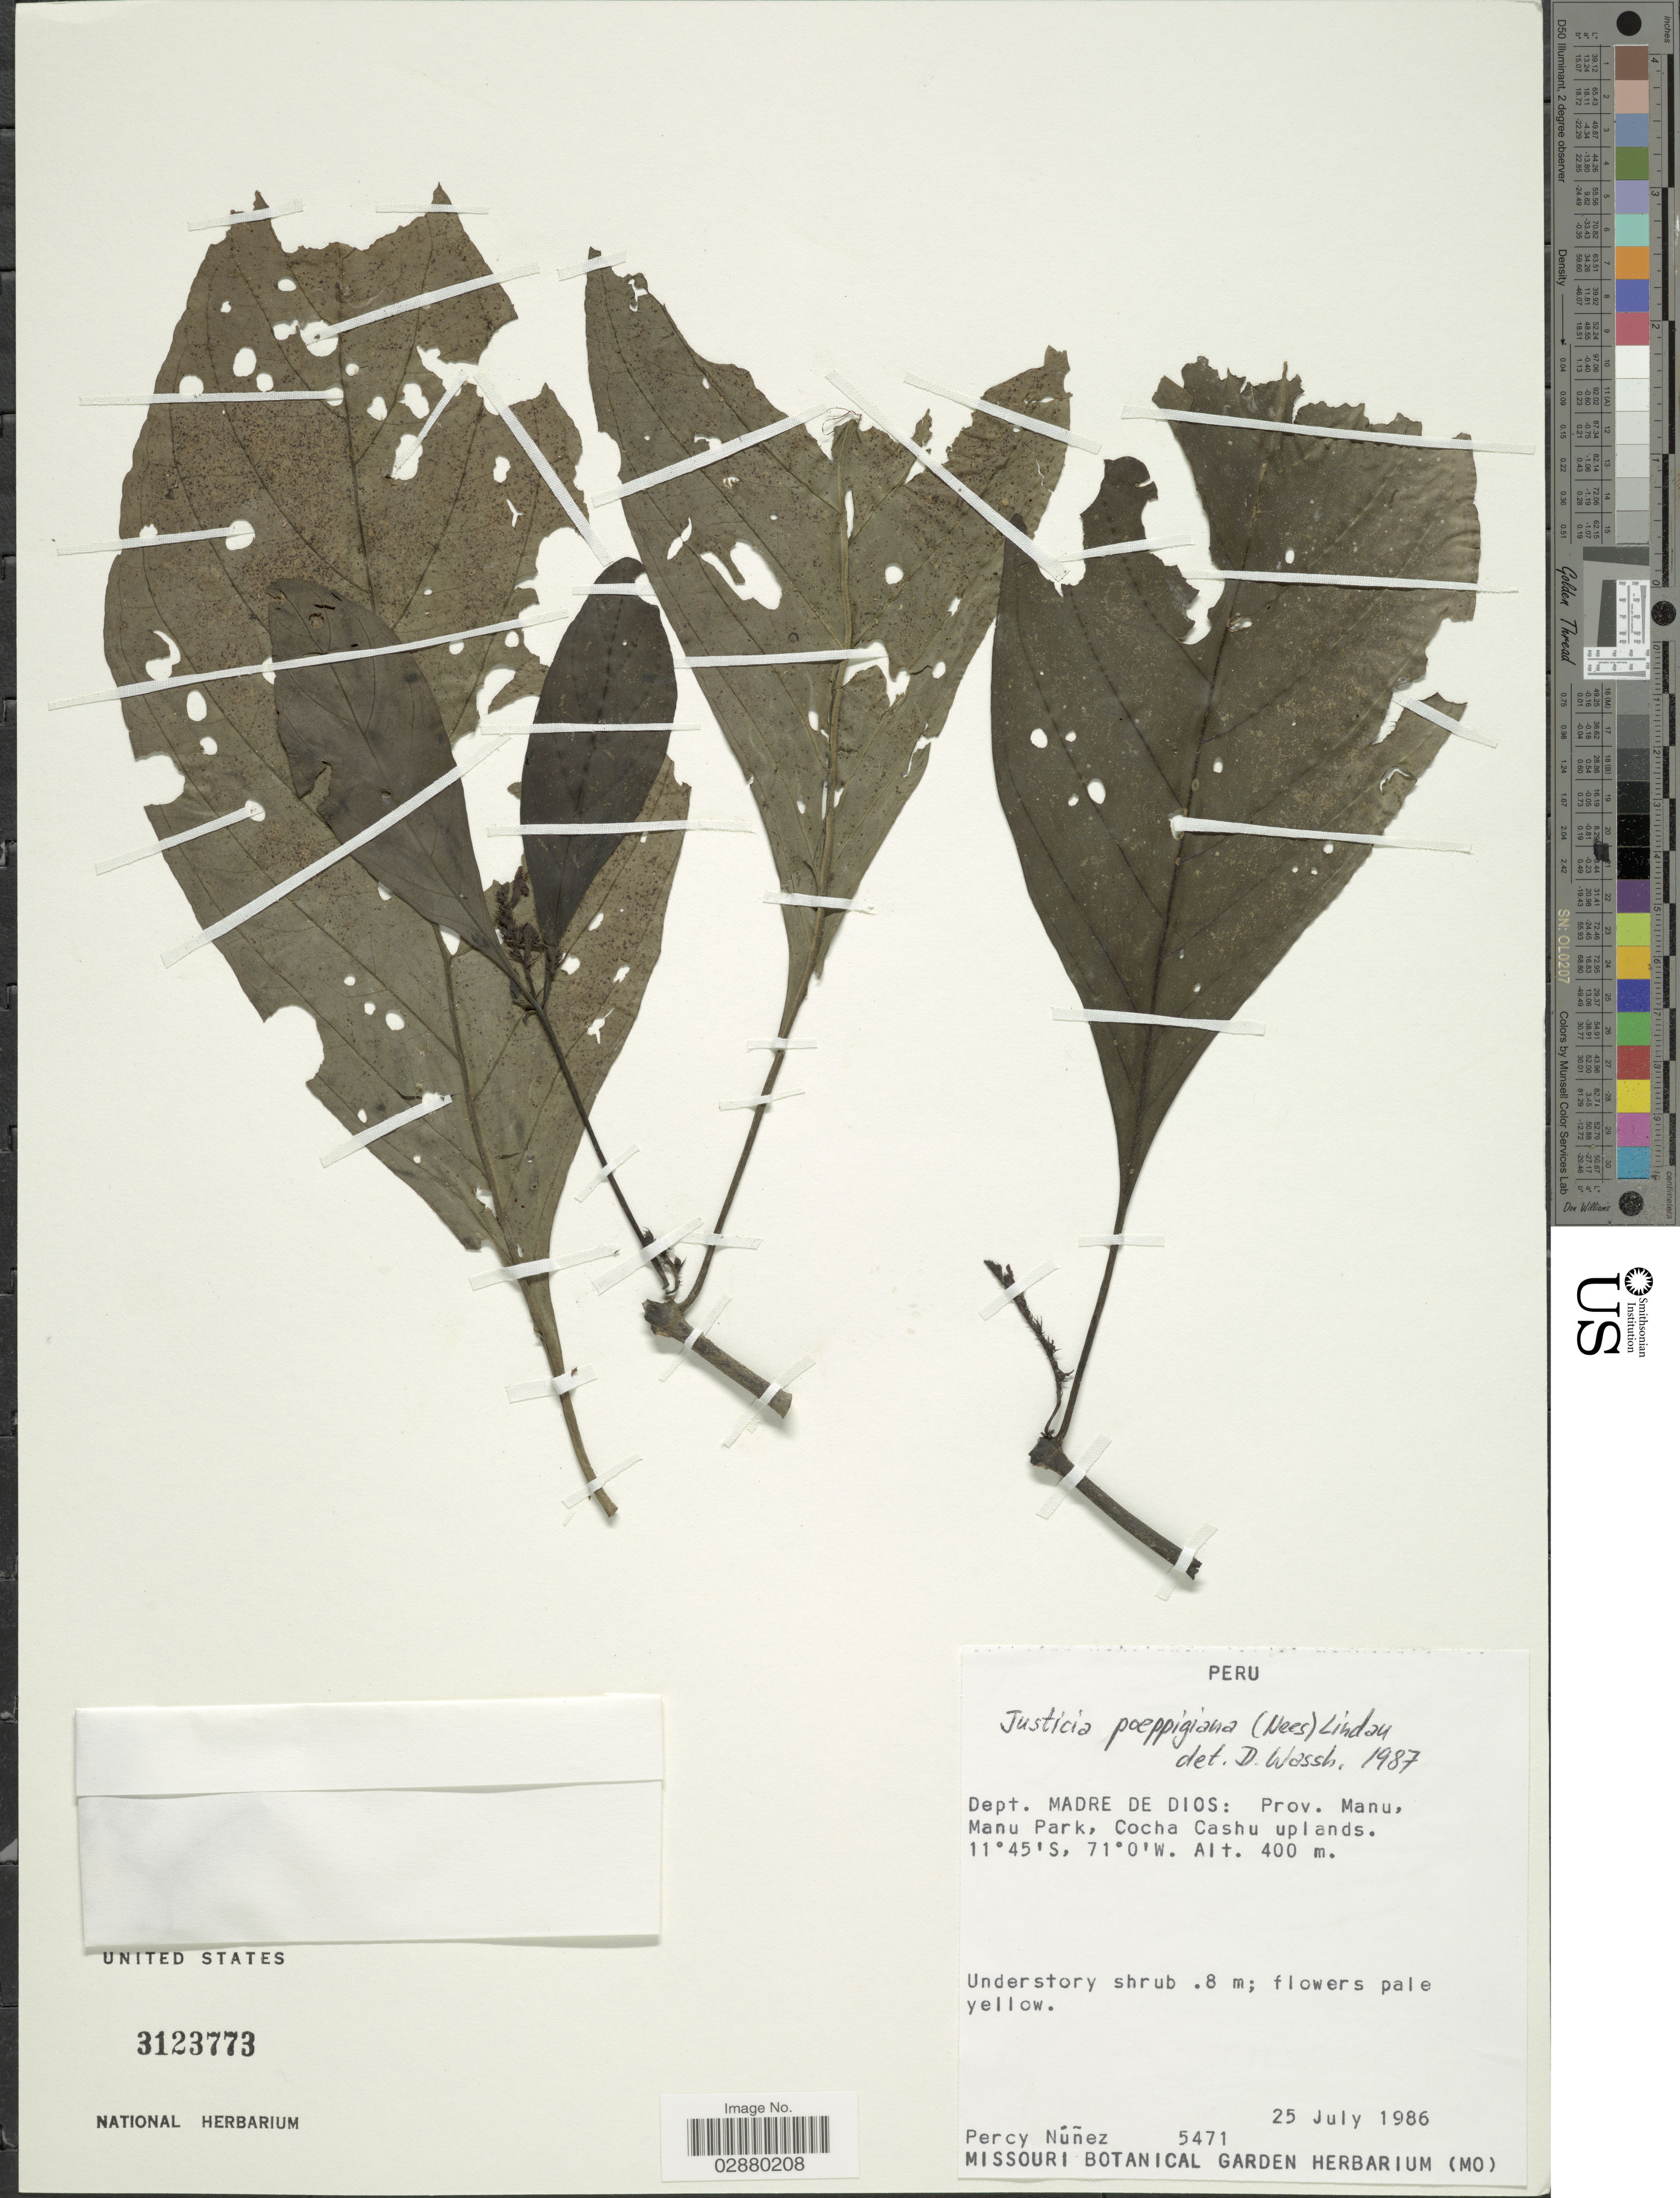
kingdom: Plantae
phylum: Tracheophyta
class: Magnoliopsida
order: Lamiales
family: Acanthaceae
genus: Justicia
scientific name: Justicia poeppigiana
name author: (Nees) Lindau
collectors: P. Nuñez V.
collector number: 5471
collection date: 1986-07-25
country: Peru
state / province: Madre de Dios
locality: Dept. Madre de Dios: Prov. Manu, Manu Park, Cocha Cashu uplands.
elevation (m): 400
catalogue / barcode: US 3123773